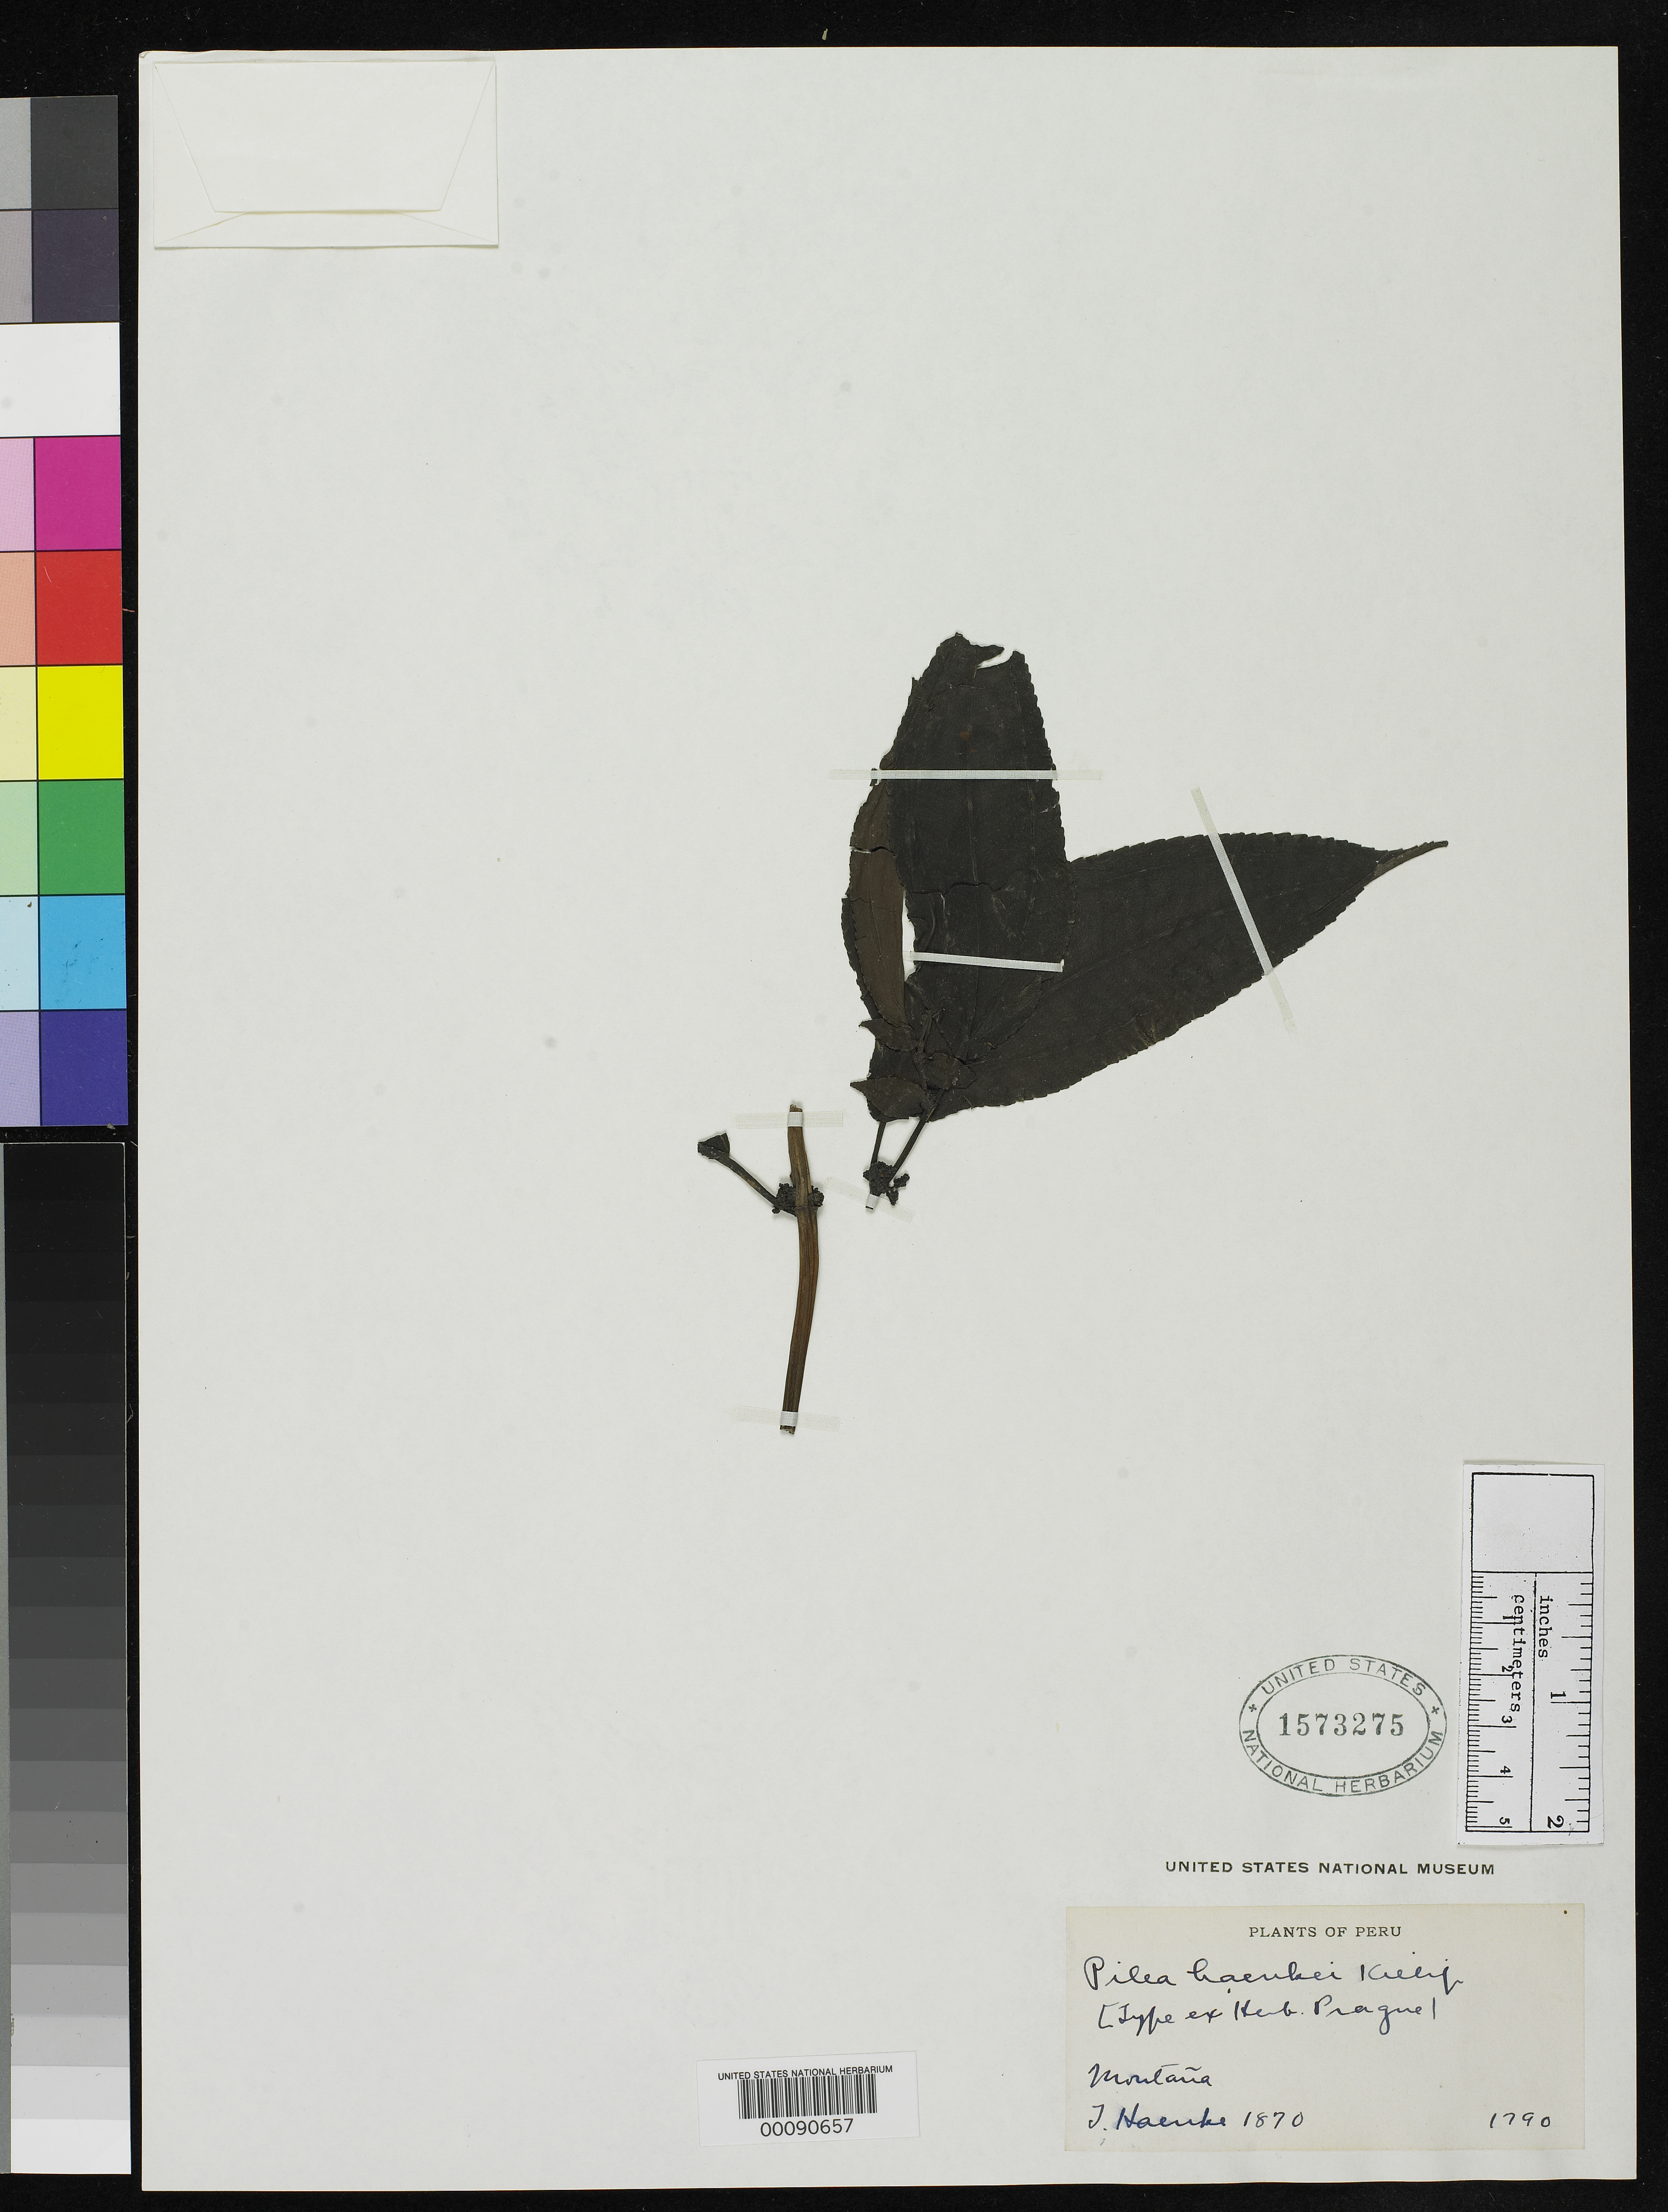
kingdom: Plantae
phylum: Tracheophyta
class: Magnoliopsida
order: Rosales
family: Urticaceae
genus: Pilea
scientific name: Pilea haenkei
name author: Killip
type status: Type Fragment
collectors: T. P. X. Haenke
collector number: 1870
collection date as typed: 1790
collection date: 1790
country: Peru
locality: Montana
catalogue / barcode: US 1573275